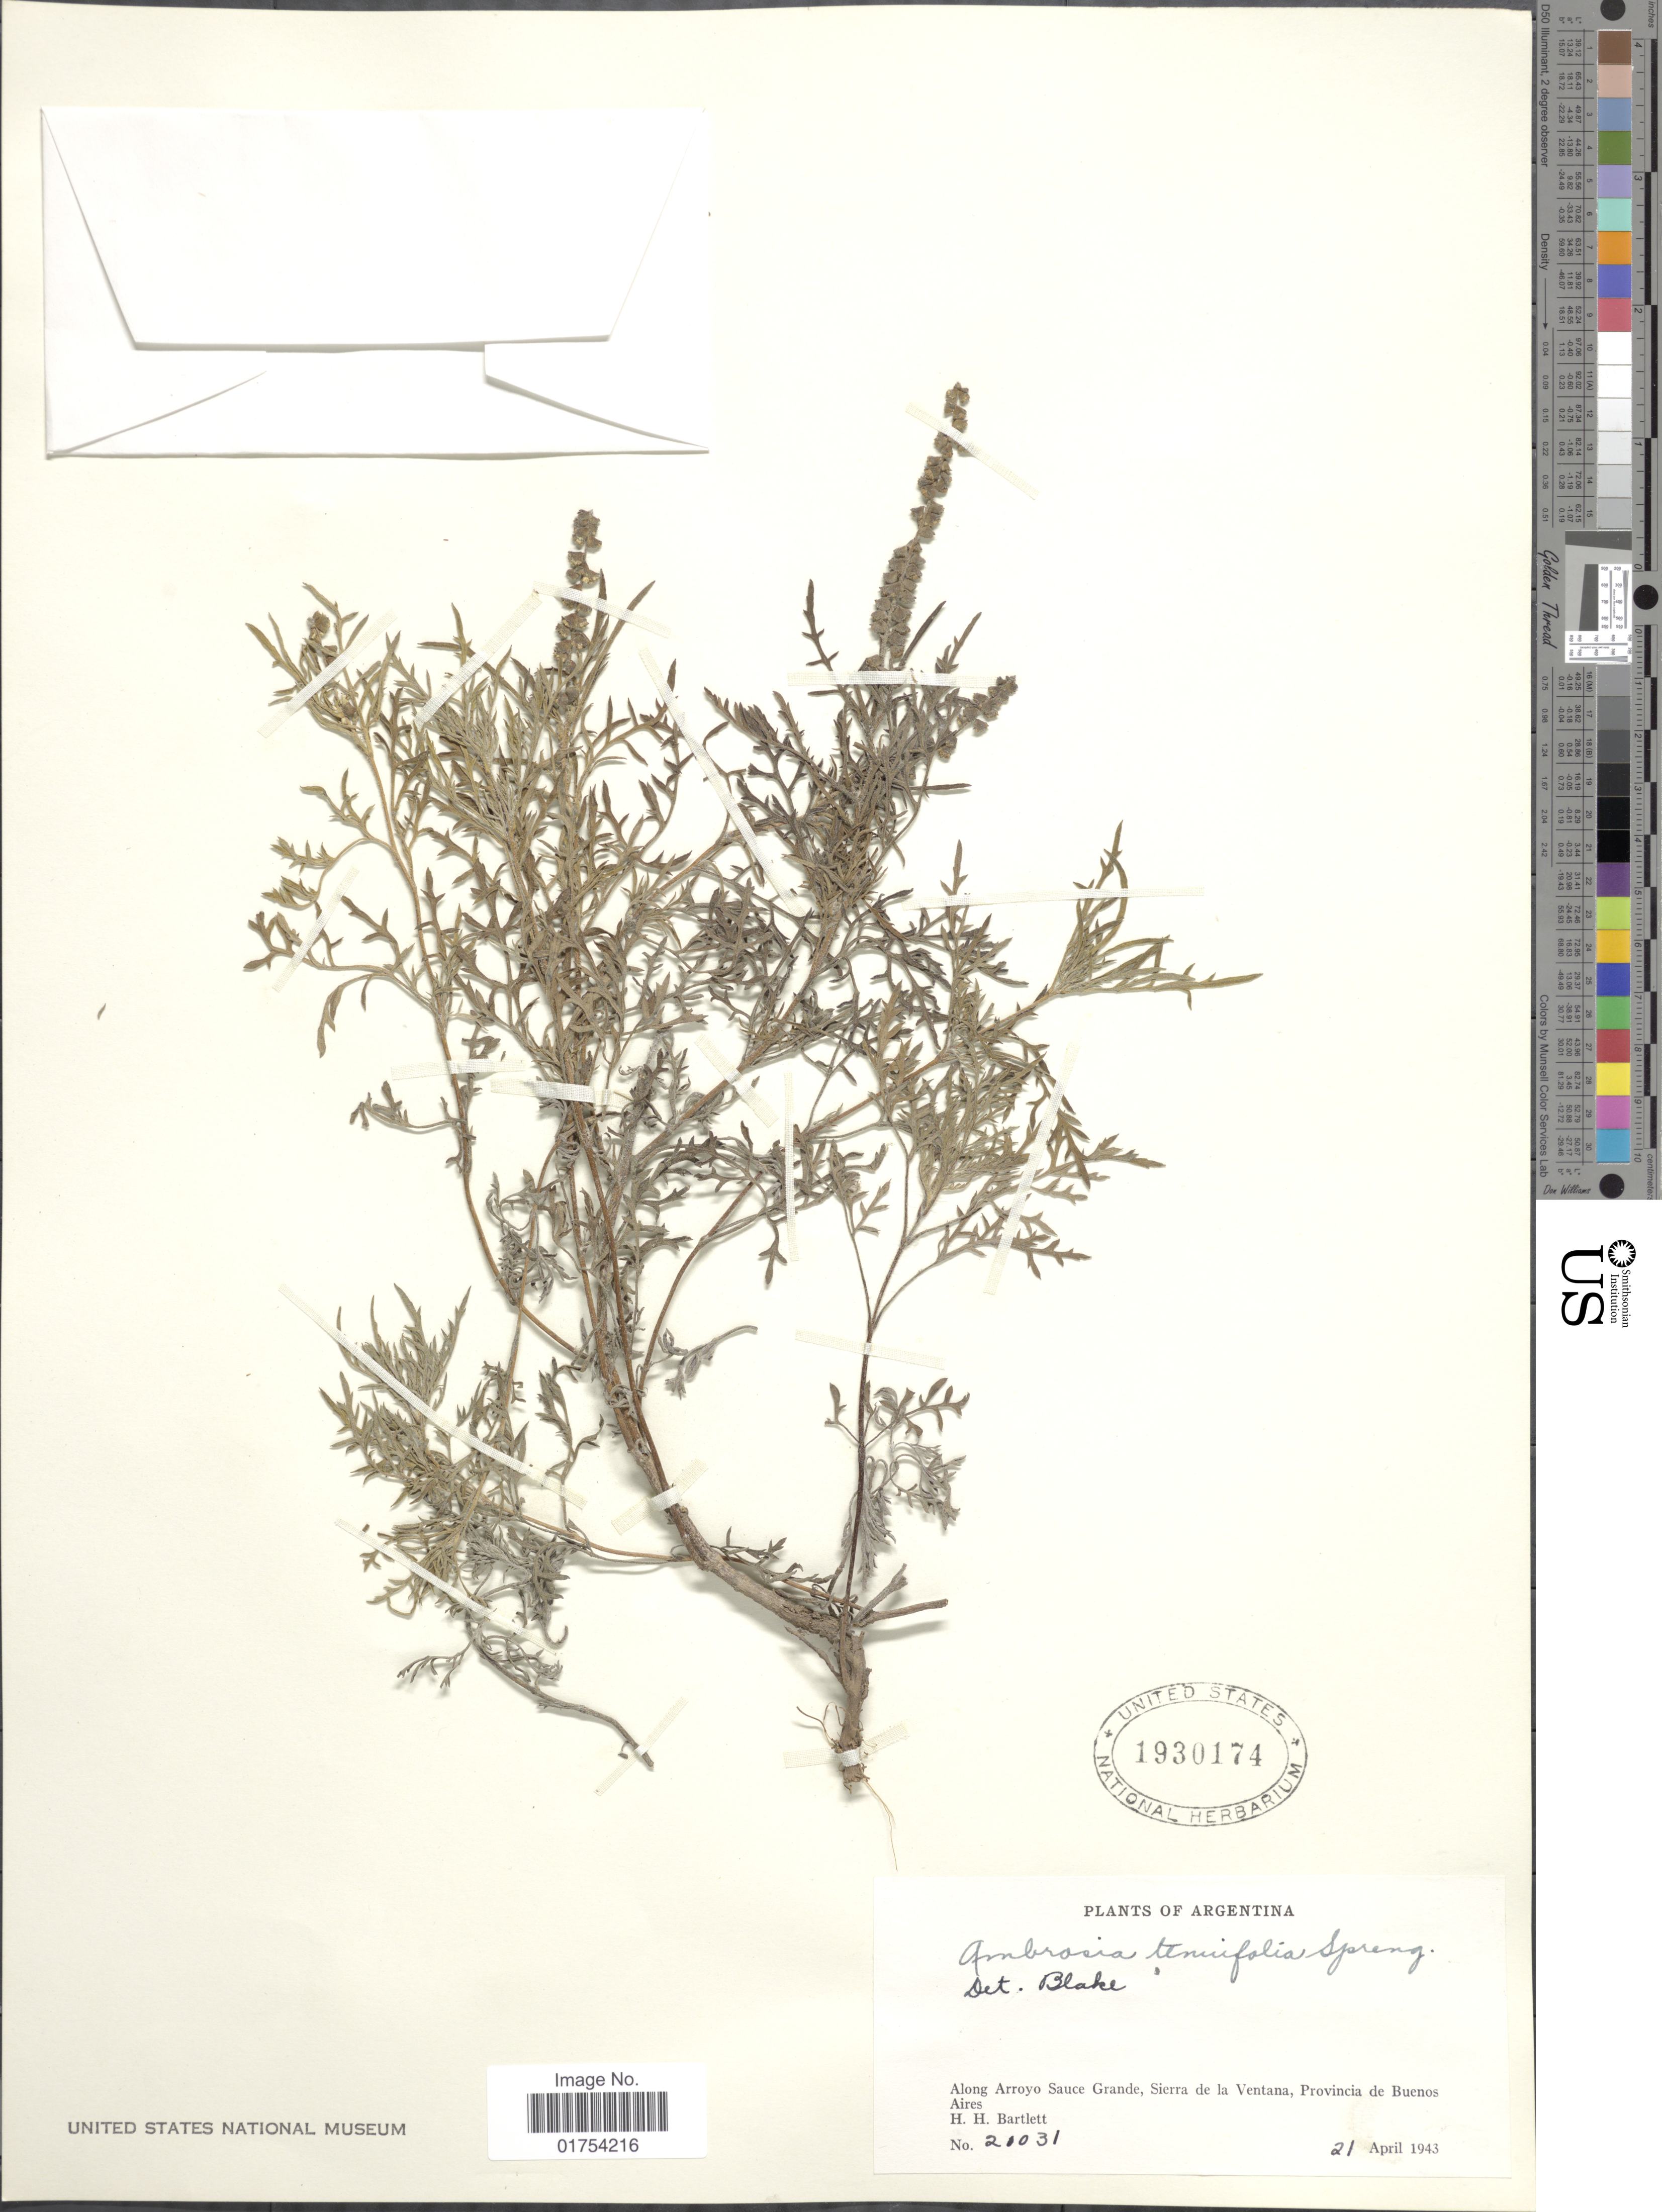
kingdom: Plantae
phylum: Tracheophyta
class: Magnoliopsida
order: Asterales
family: Asteraceae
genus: Ambrosia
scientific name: Ambrosia tenuifolia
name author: Spreng.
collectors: H. H. Bartlett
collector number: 21031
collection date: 1943-04-21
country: Argentina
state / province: Buenos Aires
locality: Along Arroyo Sauce Grande, Sierra de la Ventana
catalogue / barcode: US 1930174